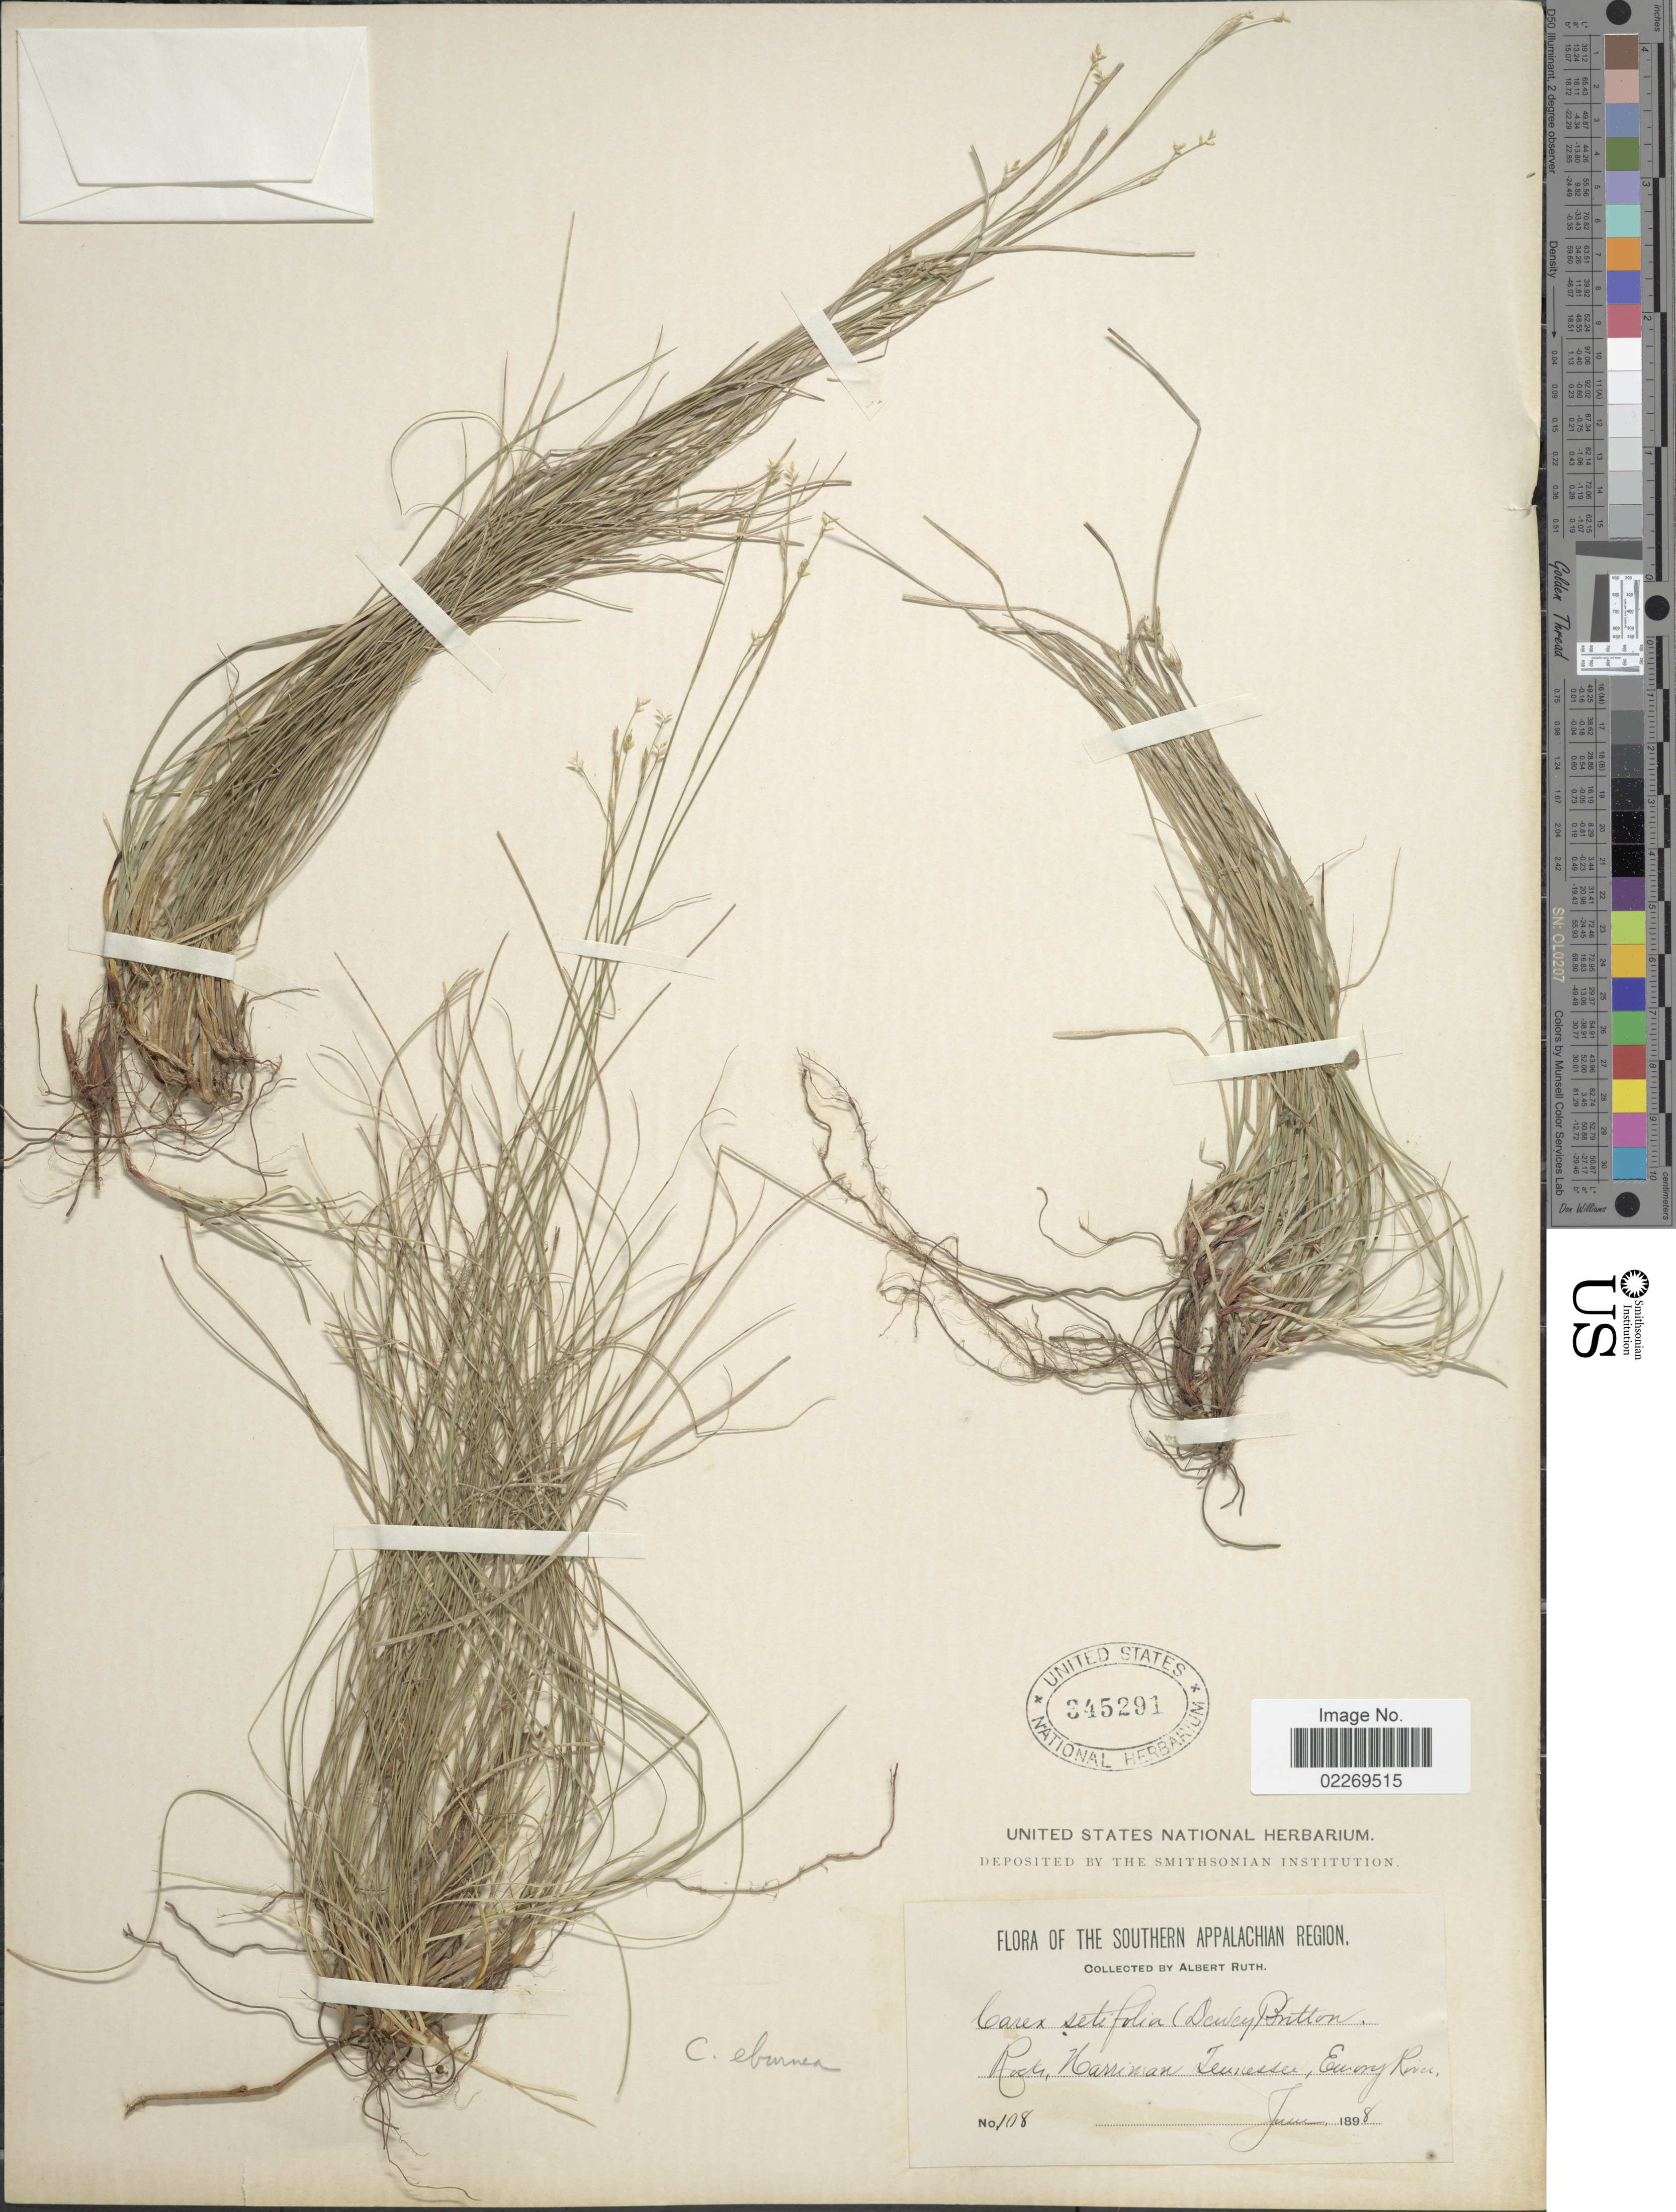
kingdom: Plantae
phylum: Tracheophyta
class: Liliopsida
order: Poales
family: Cyperaceae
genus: Carex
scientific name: Carex eburnea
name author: Boott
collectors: A. Ruth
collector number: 108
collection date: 1898-06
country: United States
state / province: Tennessee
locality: Rocks, Harriman, Emong River Southern Appalachian Region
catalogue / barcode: US 345291